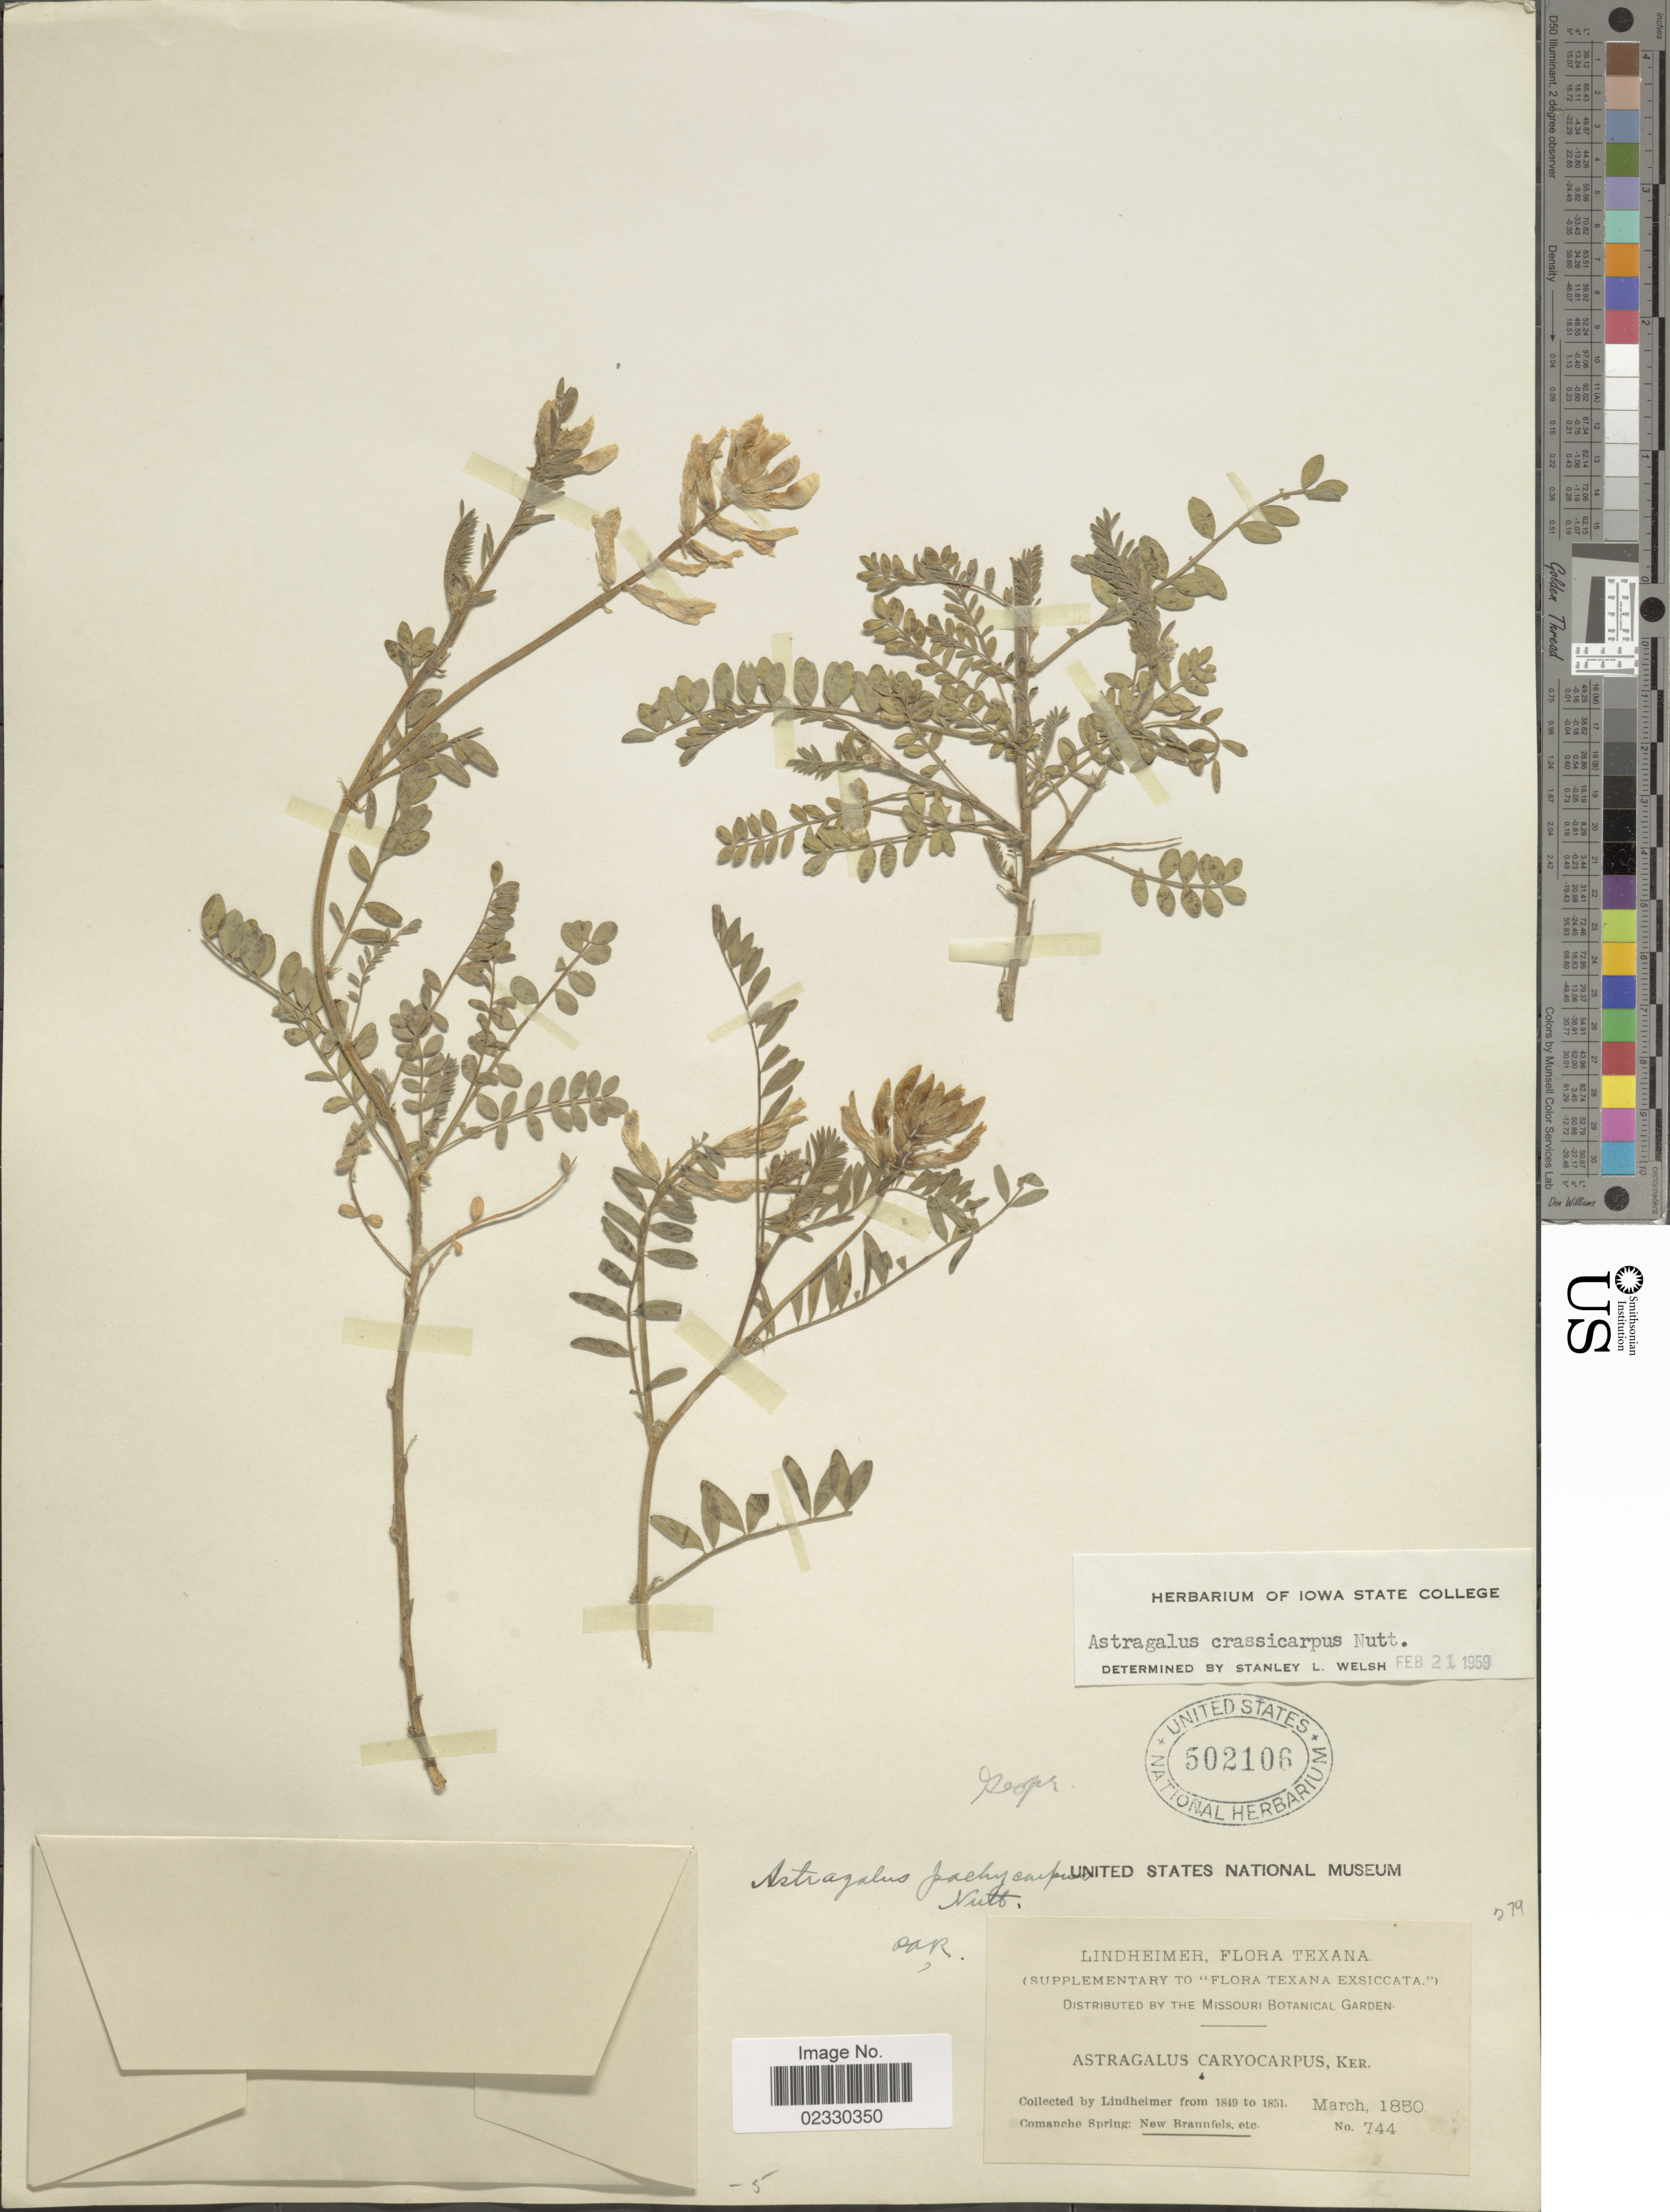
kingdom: Plantae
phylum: Tracheophyta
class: Magnoliopsida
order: Fabales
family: Fabaceae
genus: Astragalus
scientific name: Astragalus crassicarpus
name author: Nutt.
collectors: F. J. Lindheimer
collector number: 744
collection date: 1850-03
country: United States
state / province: Texas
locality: Comanche Spring: New Braunfels etc.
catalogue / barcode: US 502106